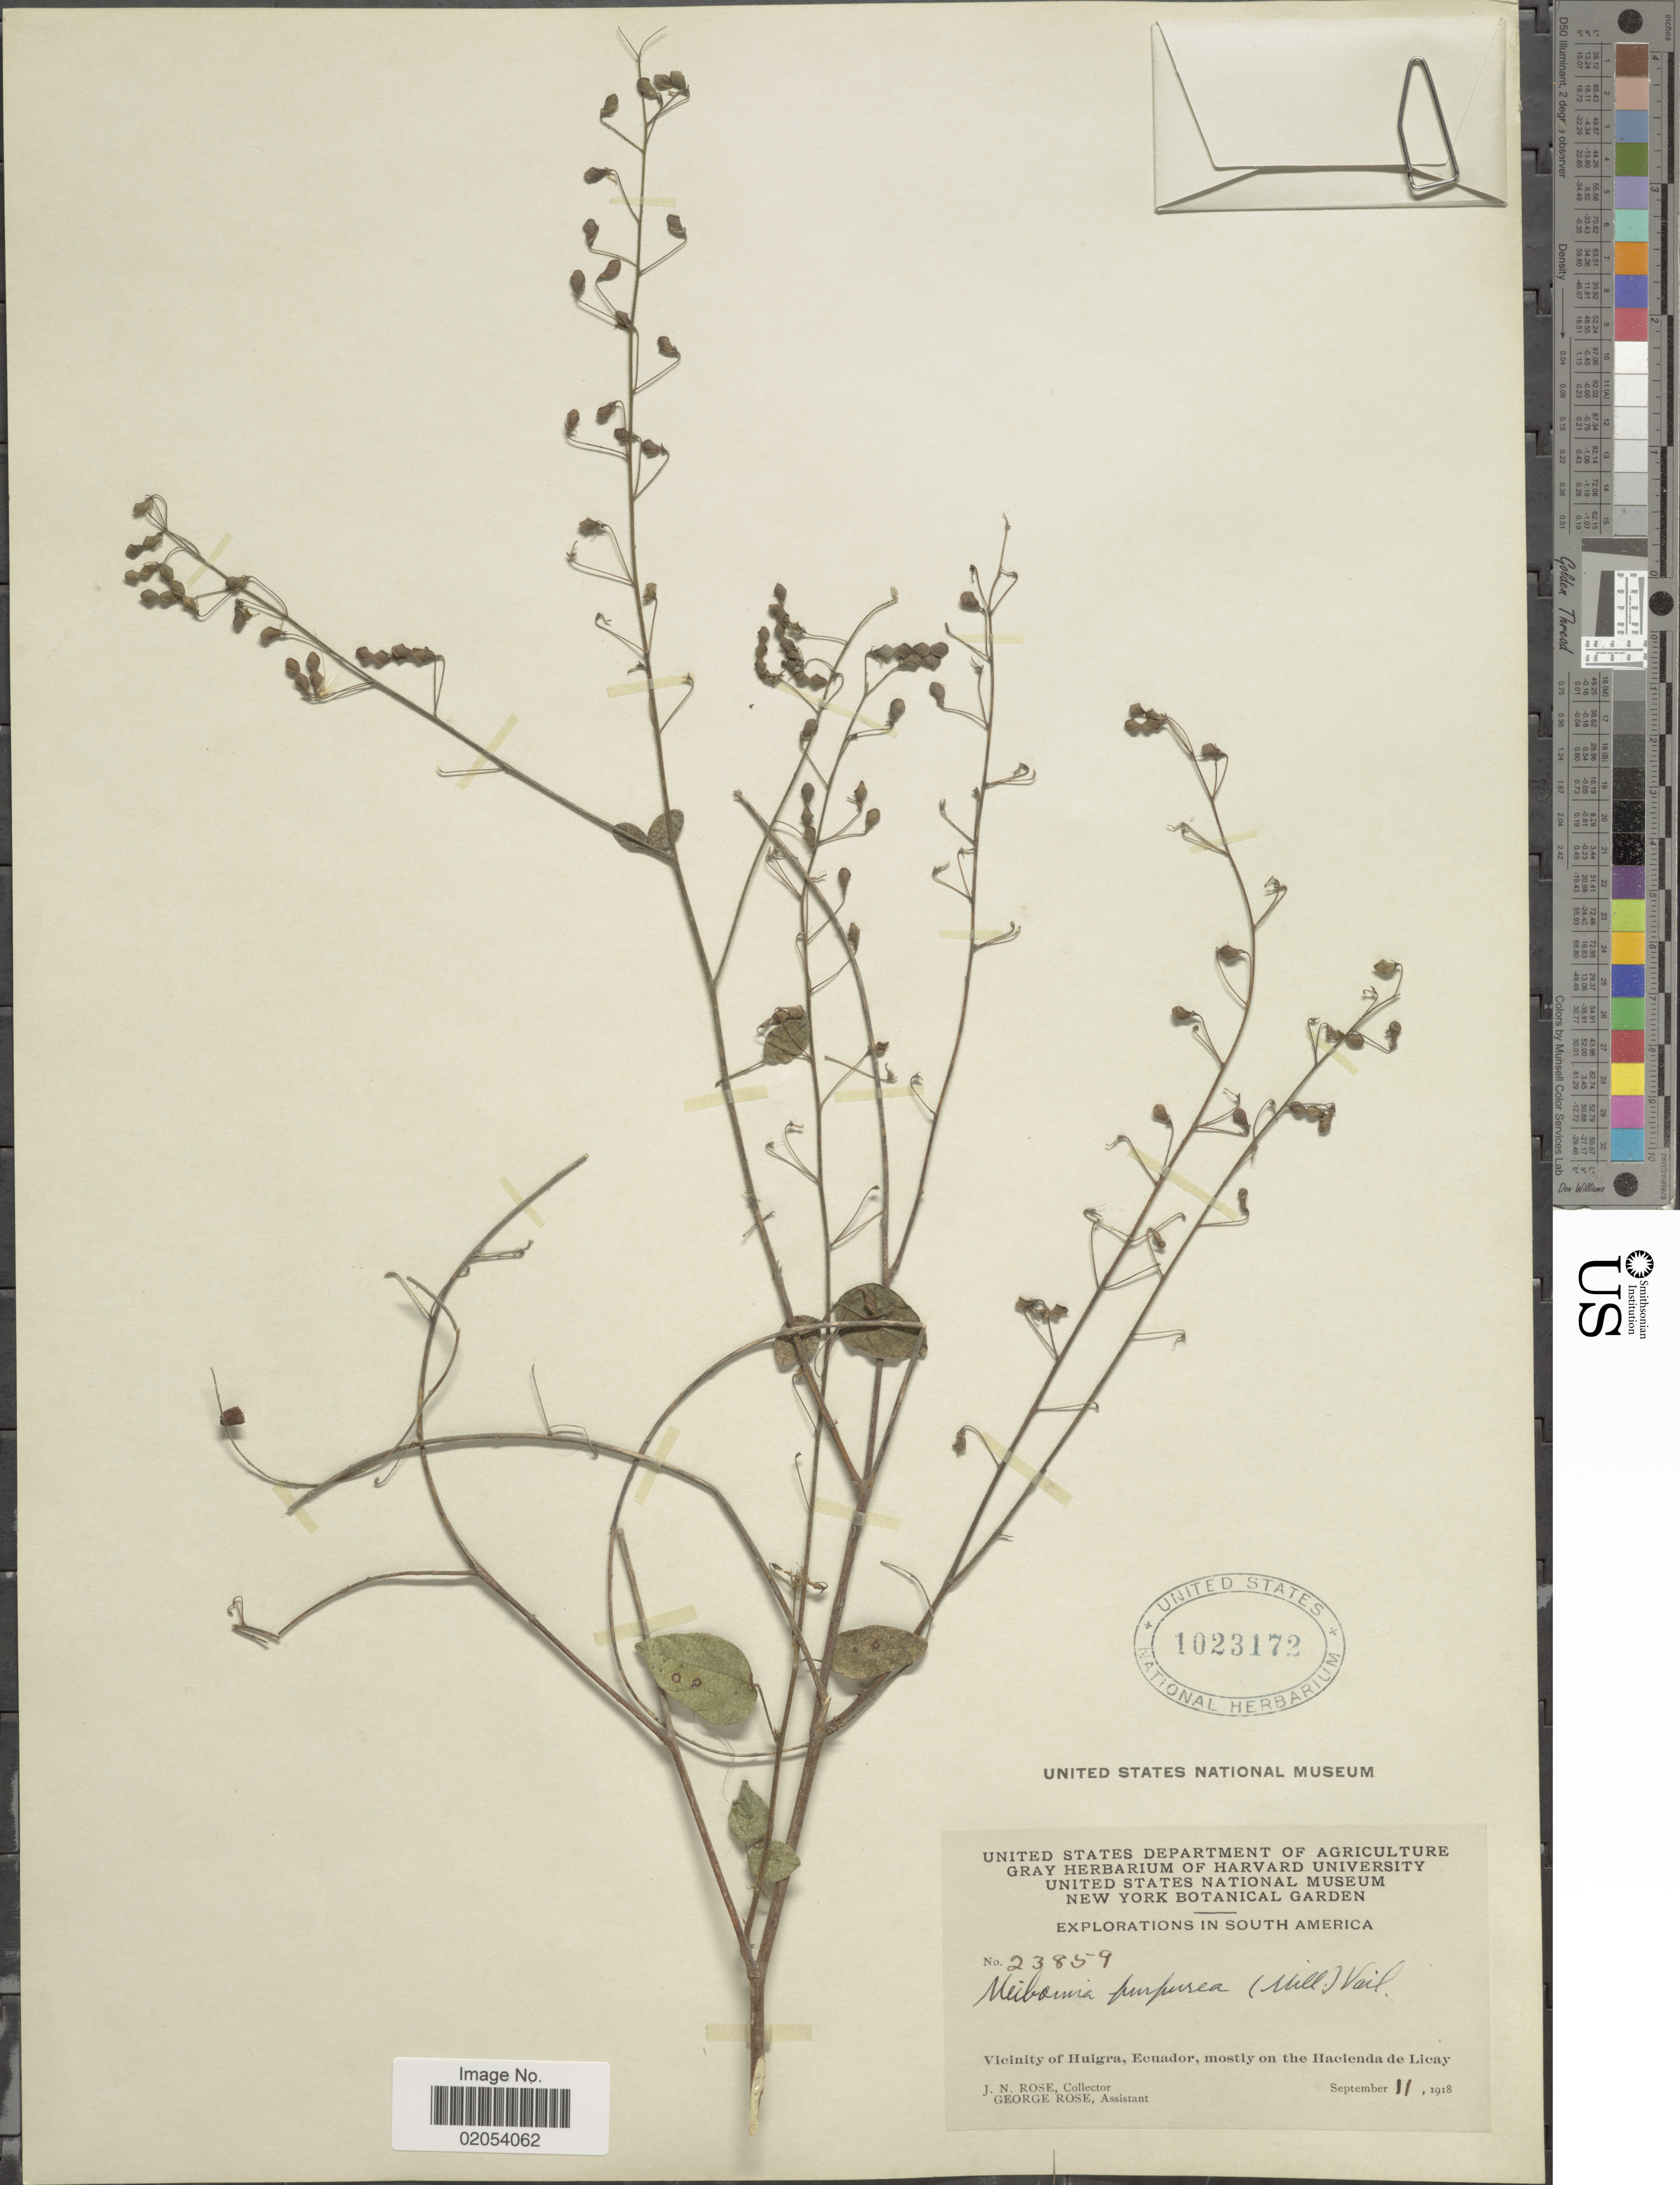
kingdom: Plantae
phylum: Tracheophyta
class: Magnoliopsida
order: Fabales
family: Fabaceae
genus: Desmodium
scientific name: Desmodium tortuosum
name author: (Sw.) DC.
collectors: J. N. Rose & G. Rose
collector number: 23859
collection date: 1918-09-11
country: Bolivia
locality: Vicinity of Huigra, mostly on the Hacienda de Licay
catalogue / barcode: US 1023172